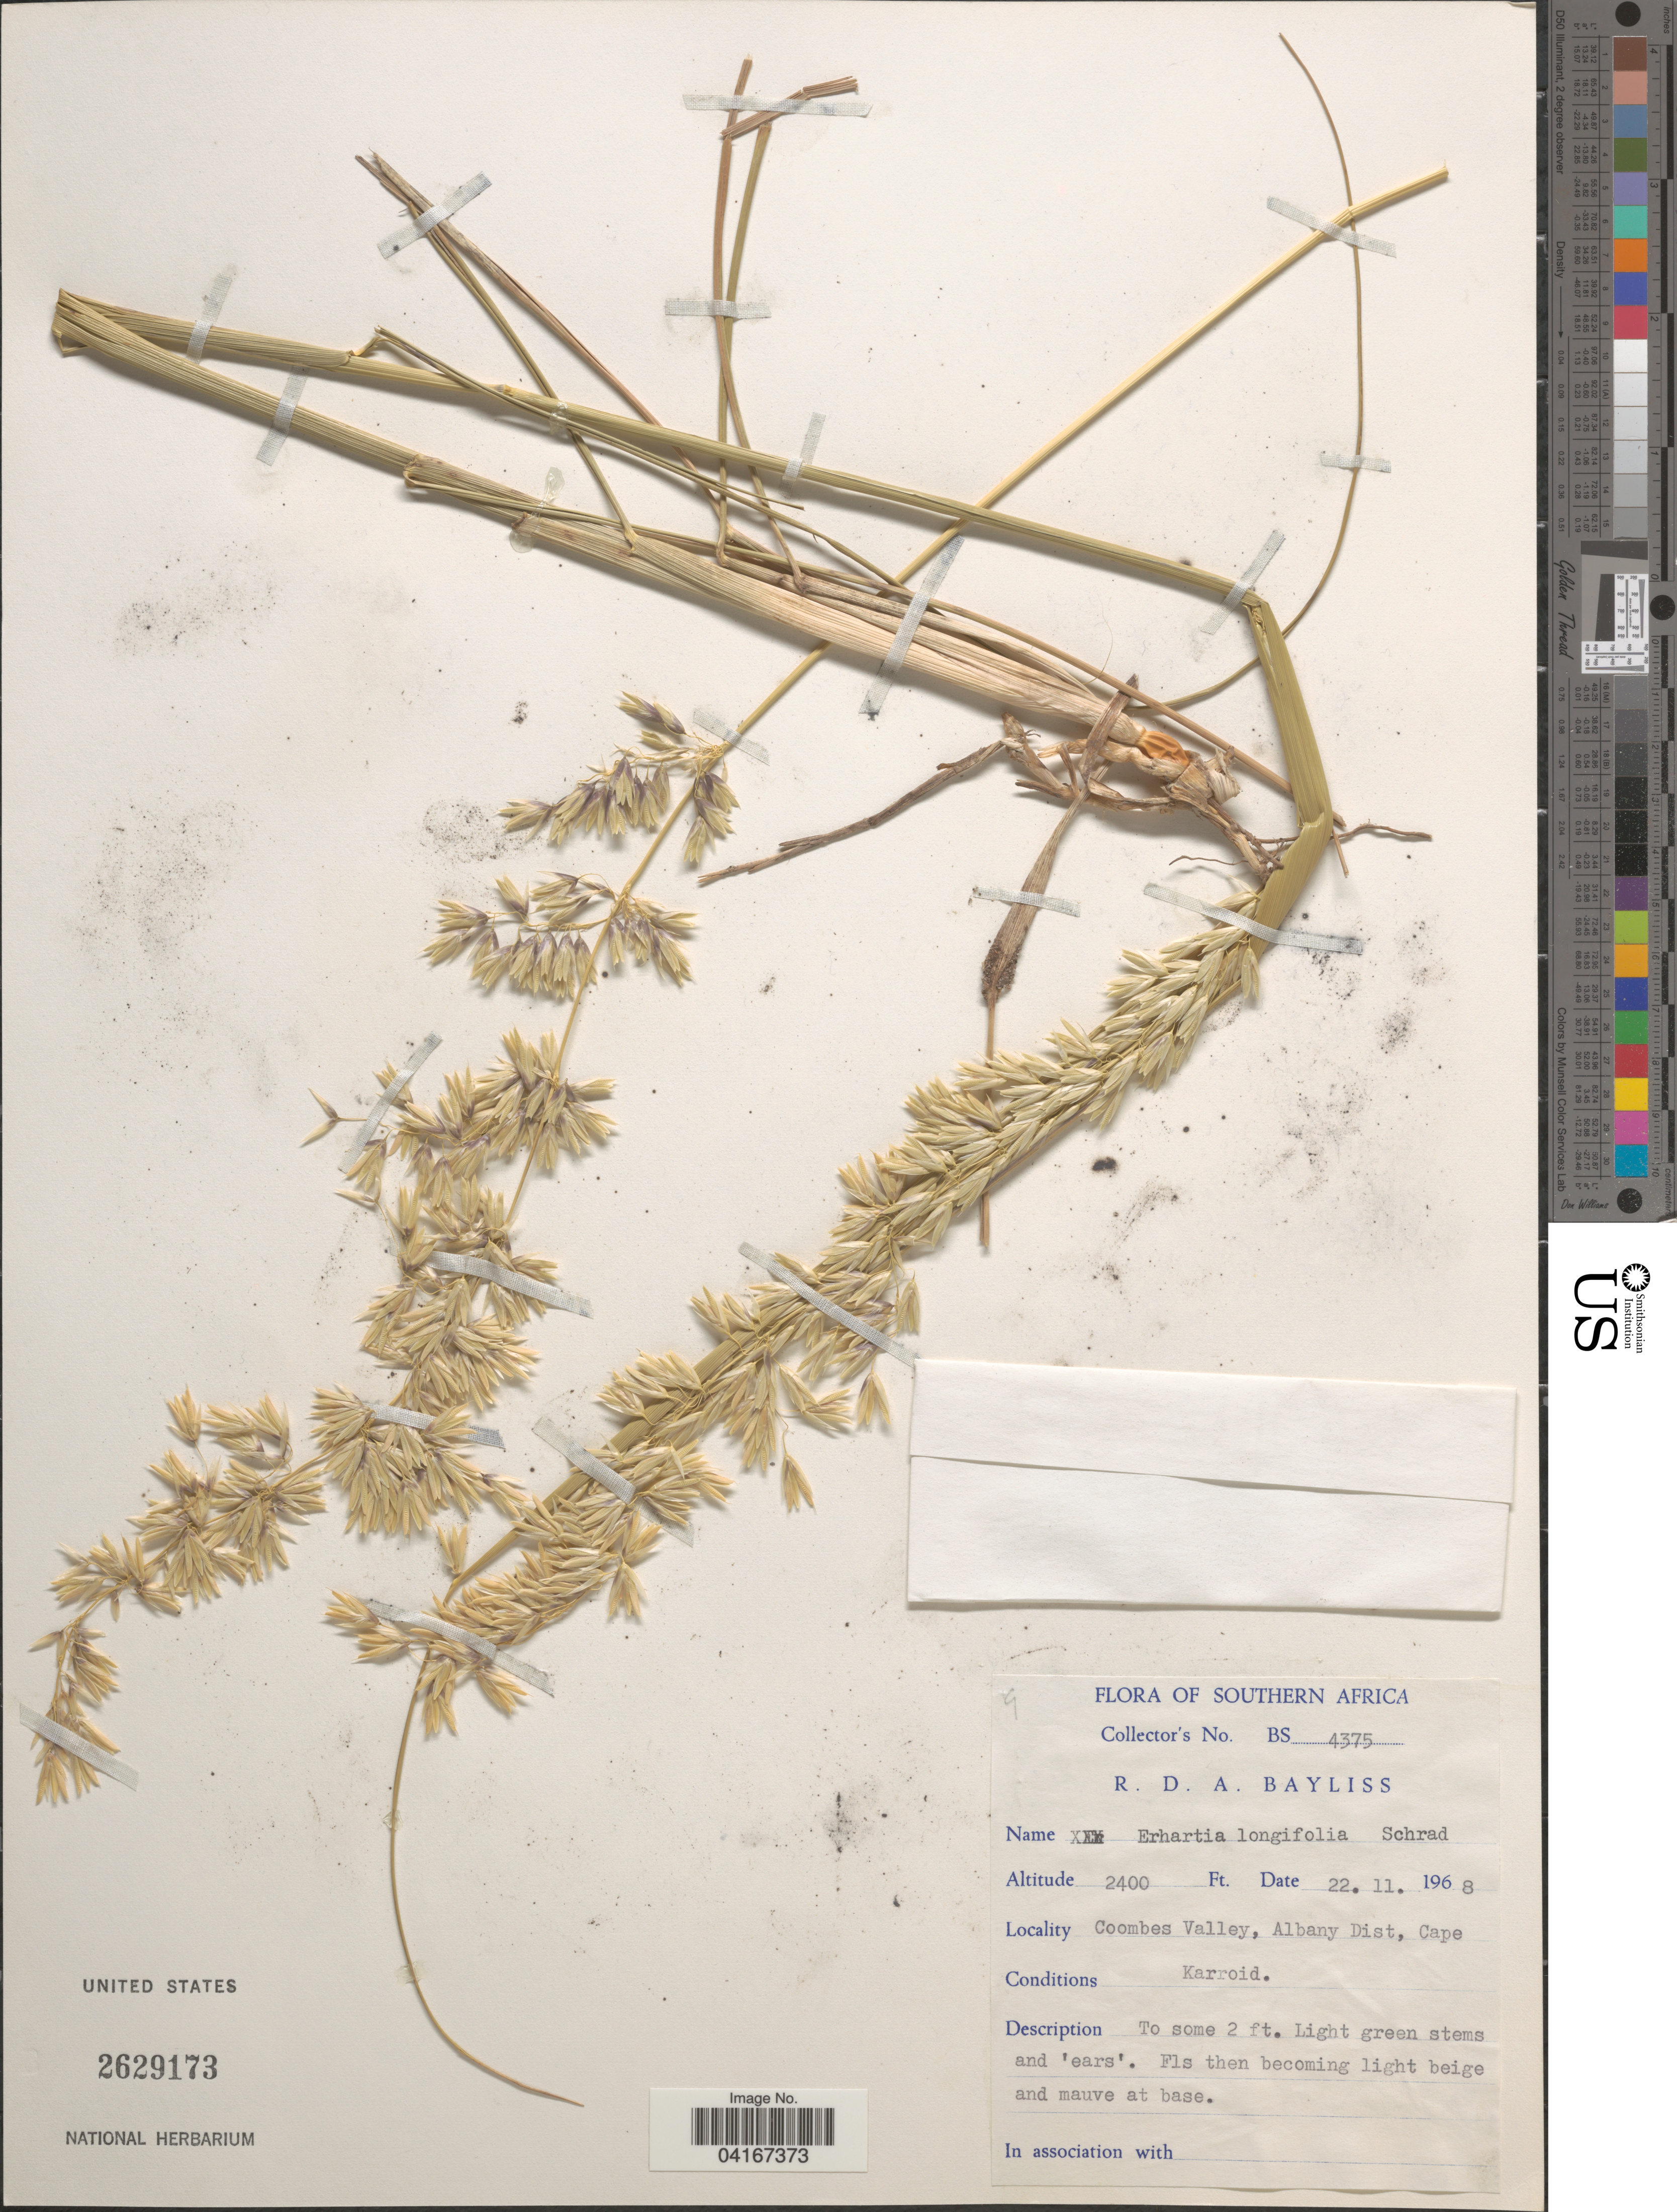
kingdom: Plantae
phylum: Tracheophyta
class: Liliopsida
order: Poales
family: Poaceae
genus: Ehrharta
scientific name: Ehrharta longiflora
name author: Sm.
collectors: R. Bayliss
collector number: BS4375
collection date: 1968-11-22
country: South Africa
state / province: Eastern Cape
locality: Southerm Africa. Coombes Valley, Albany Dist, Cape.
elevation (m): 732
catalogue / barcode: US 2629173